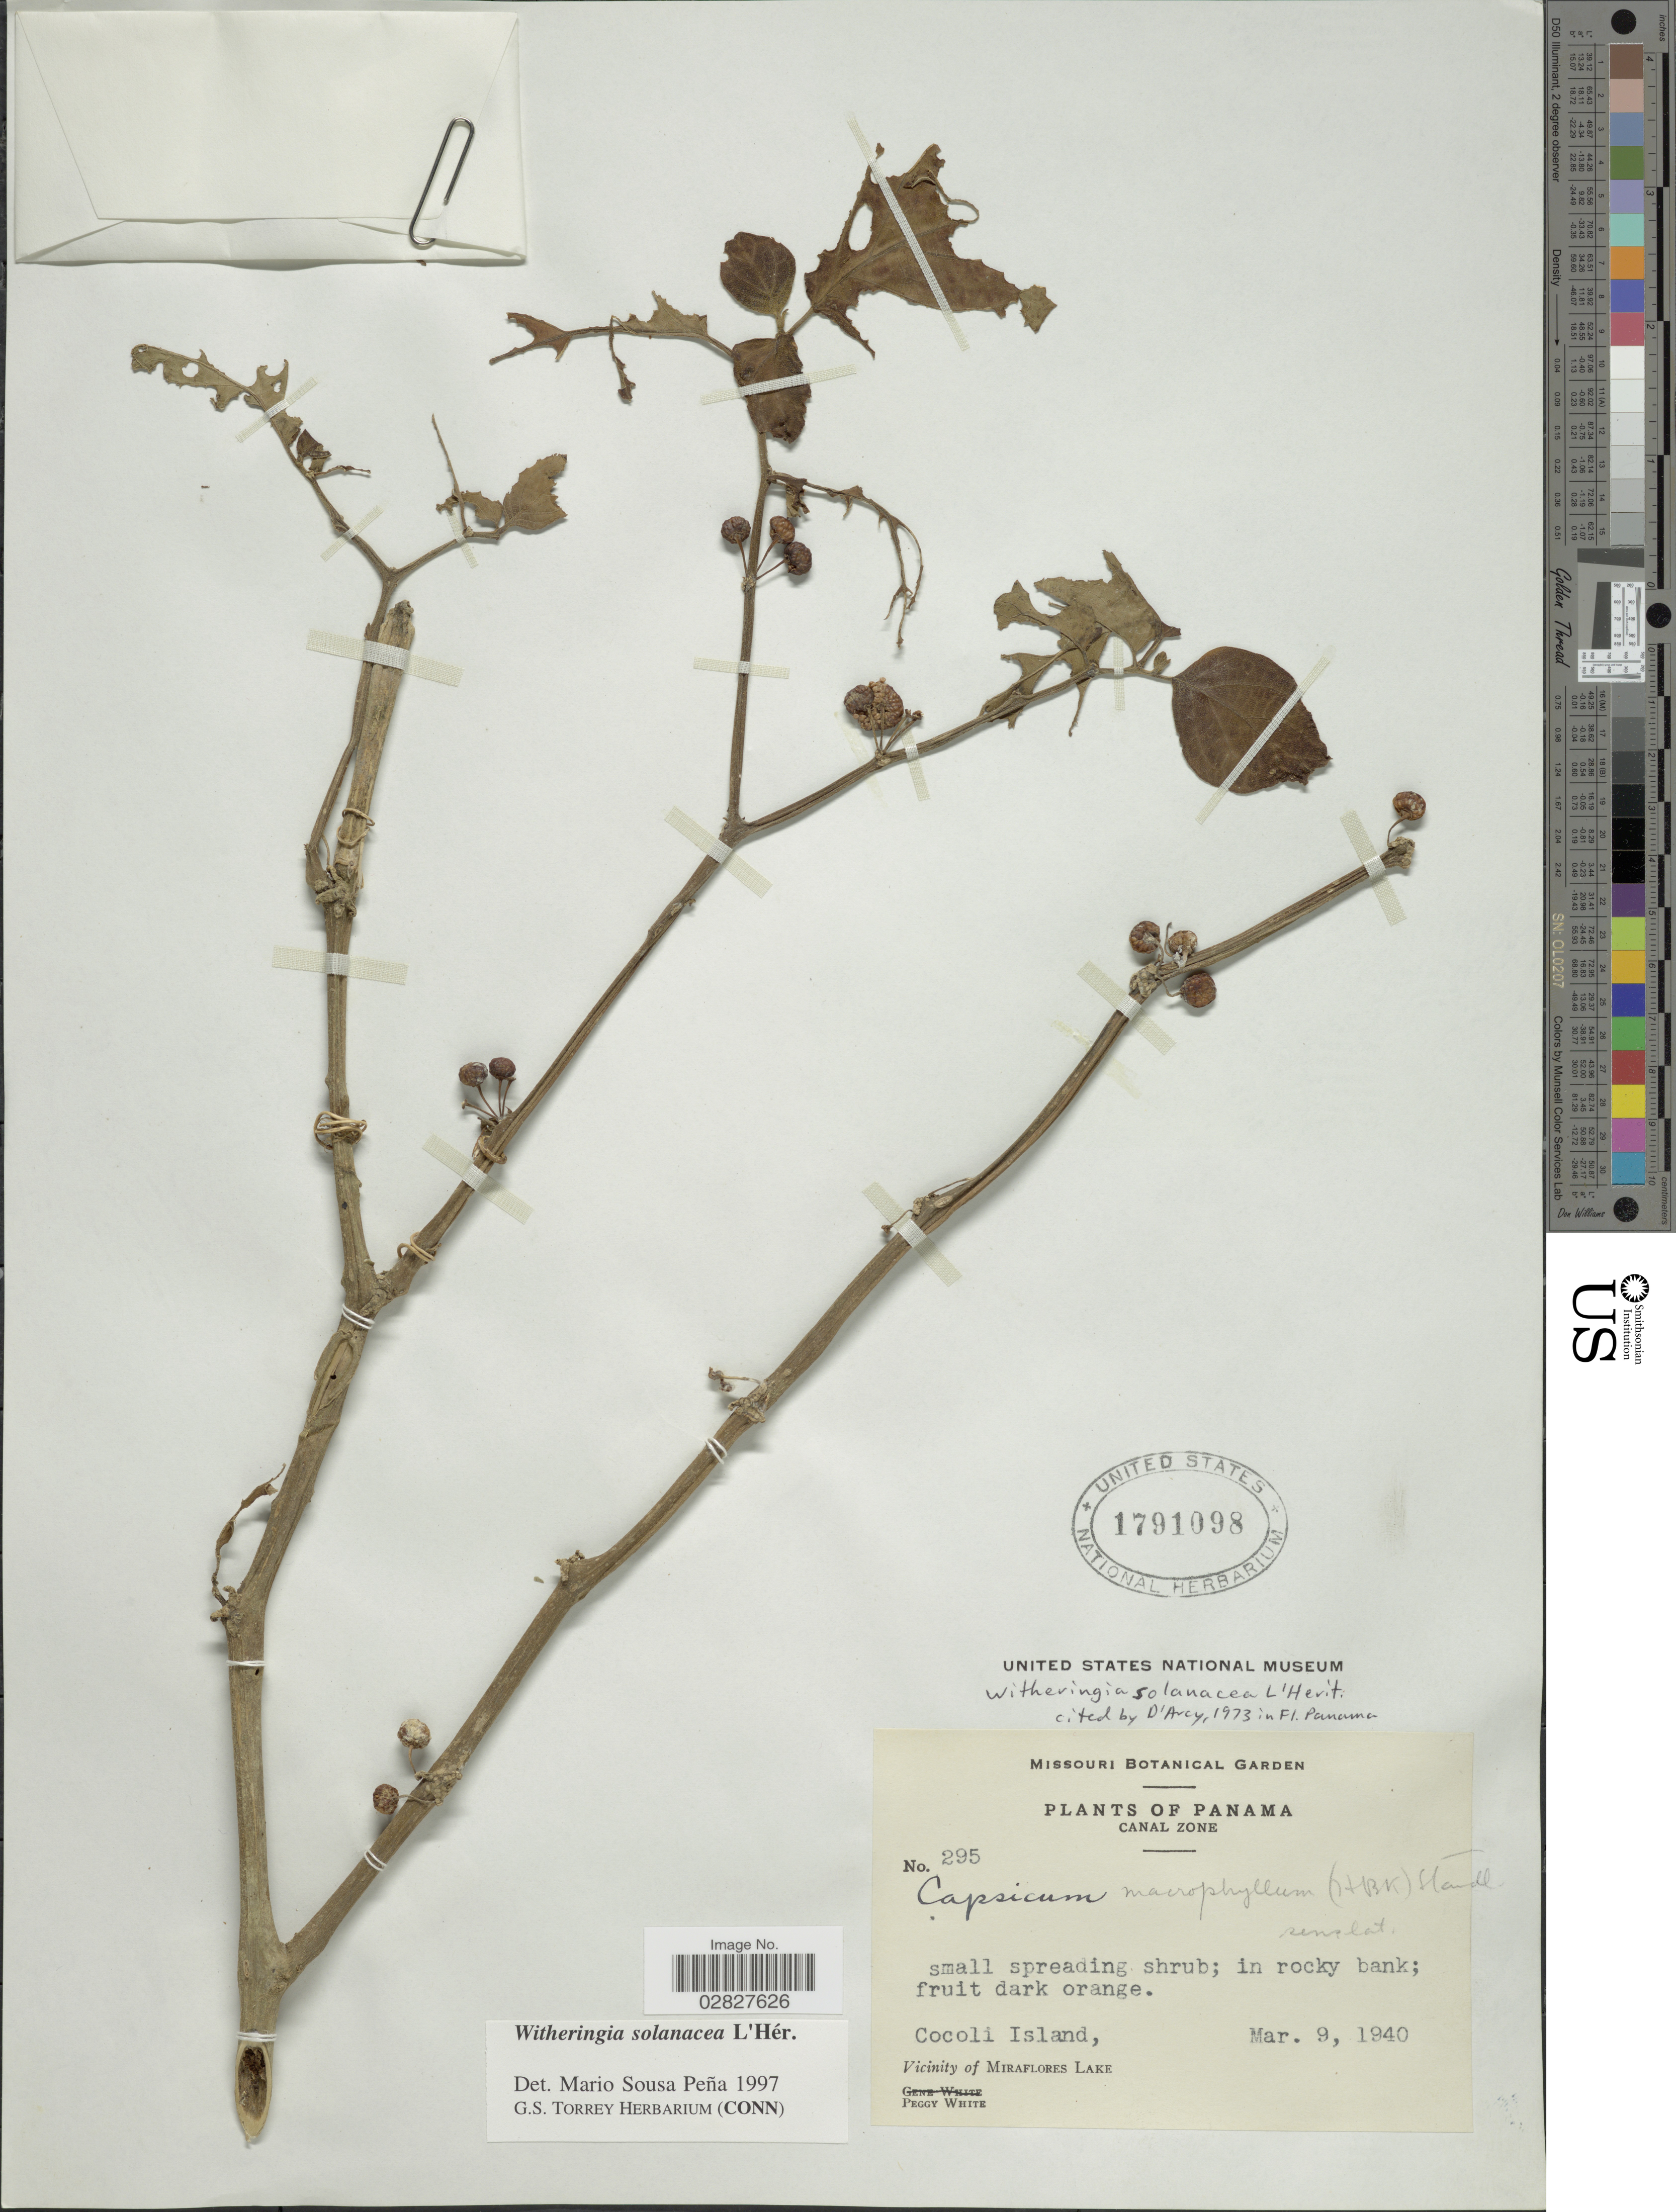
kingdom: Plantae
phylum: Tracheophyta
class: Magnoliopsida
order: Solanales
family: Solanaceae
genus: Witheringia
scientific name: Witheringia solanacea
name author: L'Hér.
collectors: P. White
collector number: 295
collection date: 1940-03-09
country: Panama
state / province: Panamá Oeste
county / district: Canal Zone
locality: Cocoli Island, Vicinity of Miraflores Lake.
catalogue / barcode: US 1791098